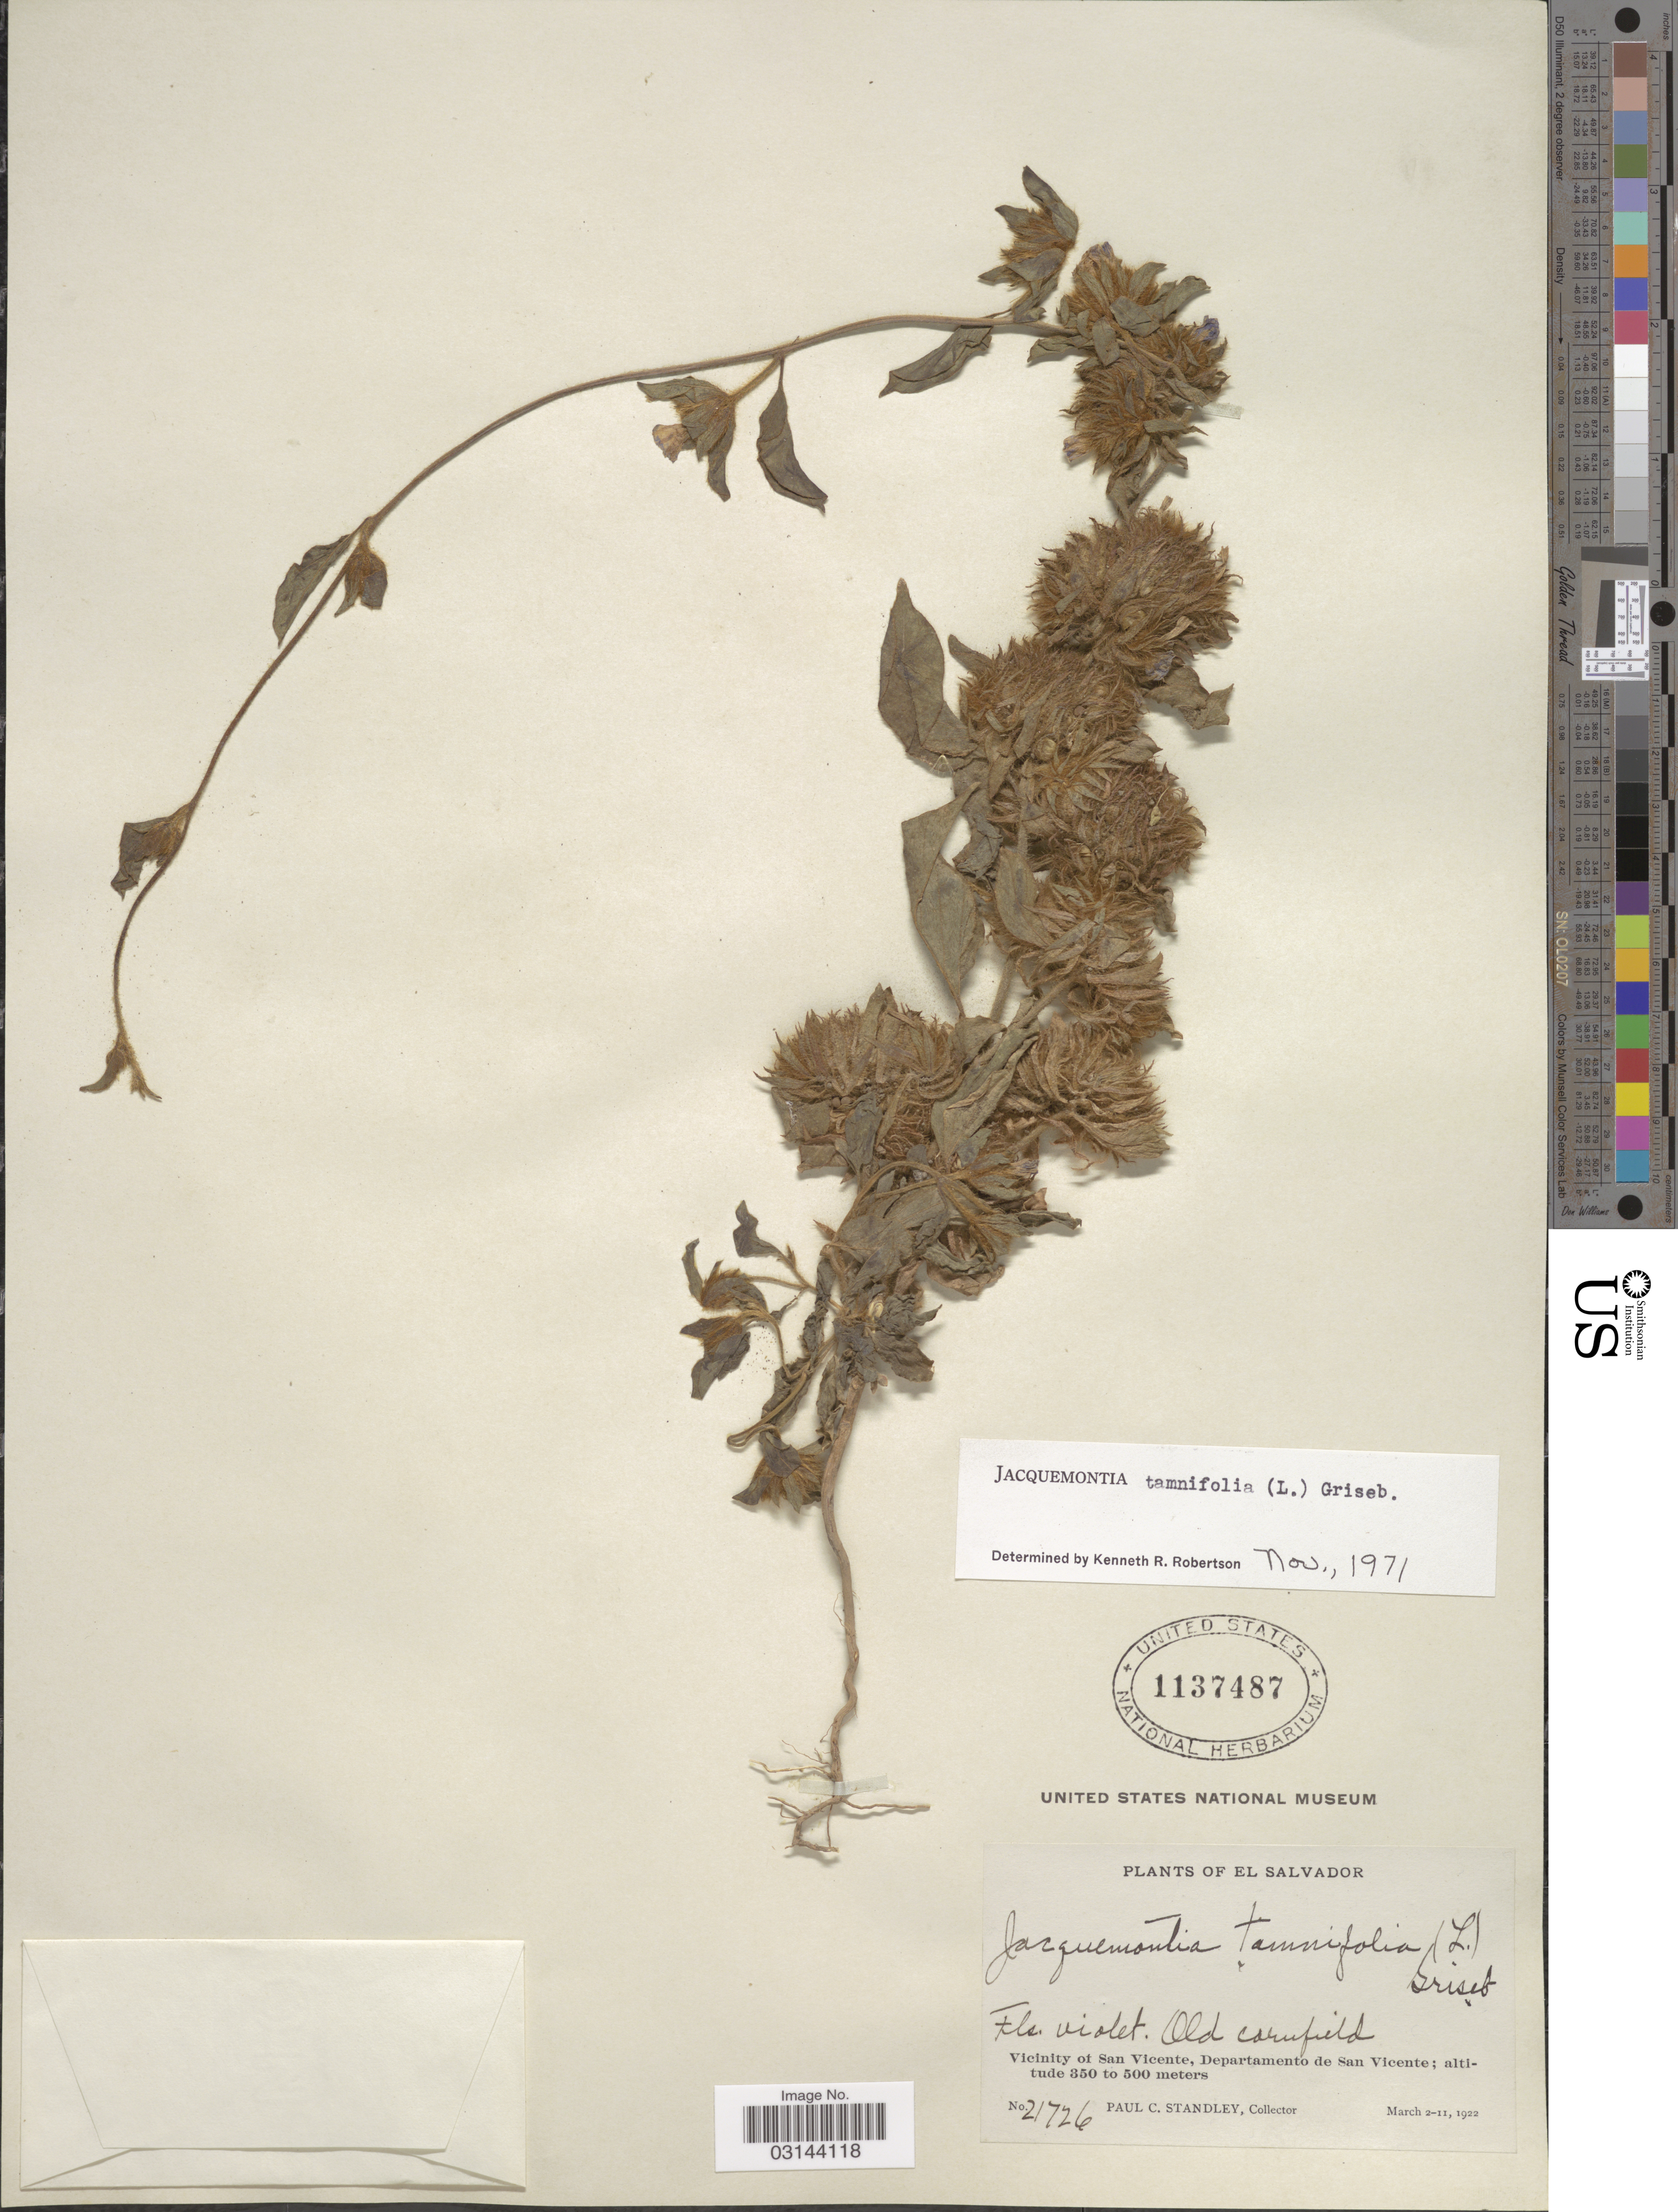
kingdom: Plantae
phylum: Tracheophyta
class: Magnoliopsida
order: Solanales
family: Convolvulaceae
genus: Jacquemontia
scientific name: Jacquemontia tamnifolia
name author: (L.) Griseb.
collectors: P. C. Standley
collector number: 21726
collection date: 1922-03-02/1922-03-11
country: El Salvador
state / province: San Vincente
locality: Vicinity of San Vicente, Departamento de San Vicente.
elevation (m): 350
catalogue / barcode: US 1137487